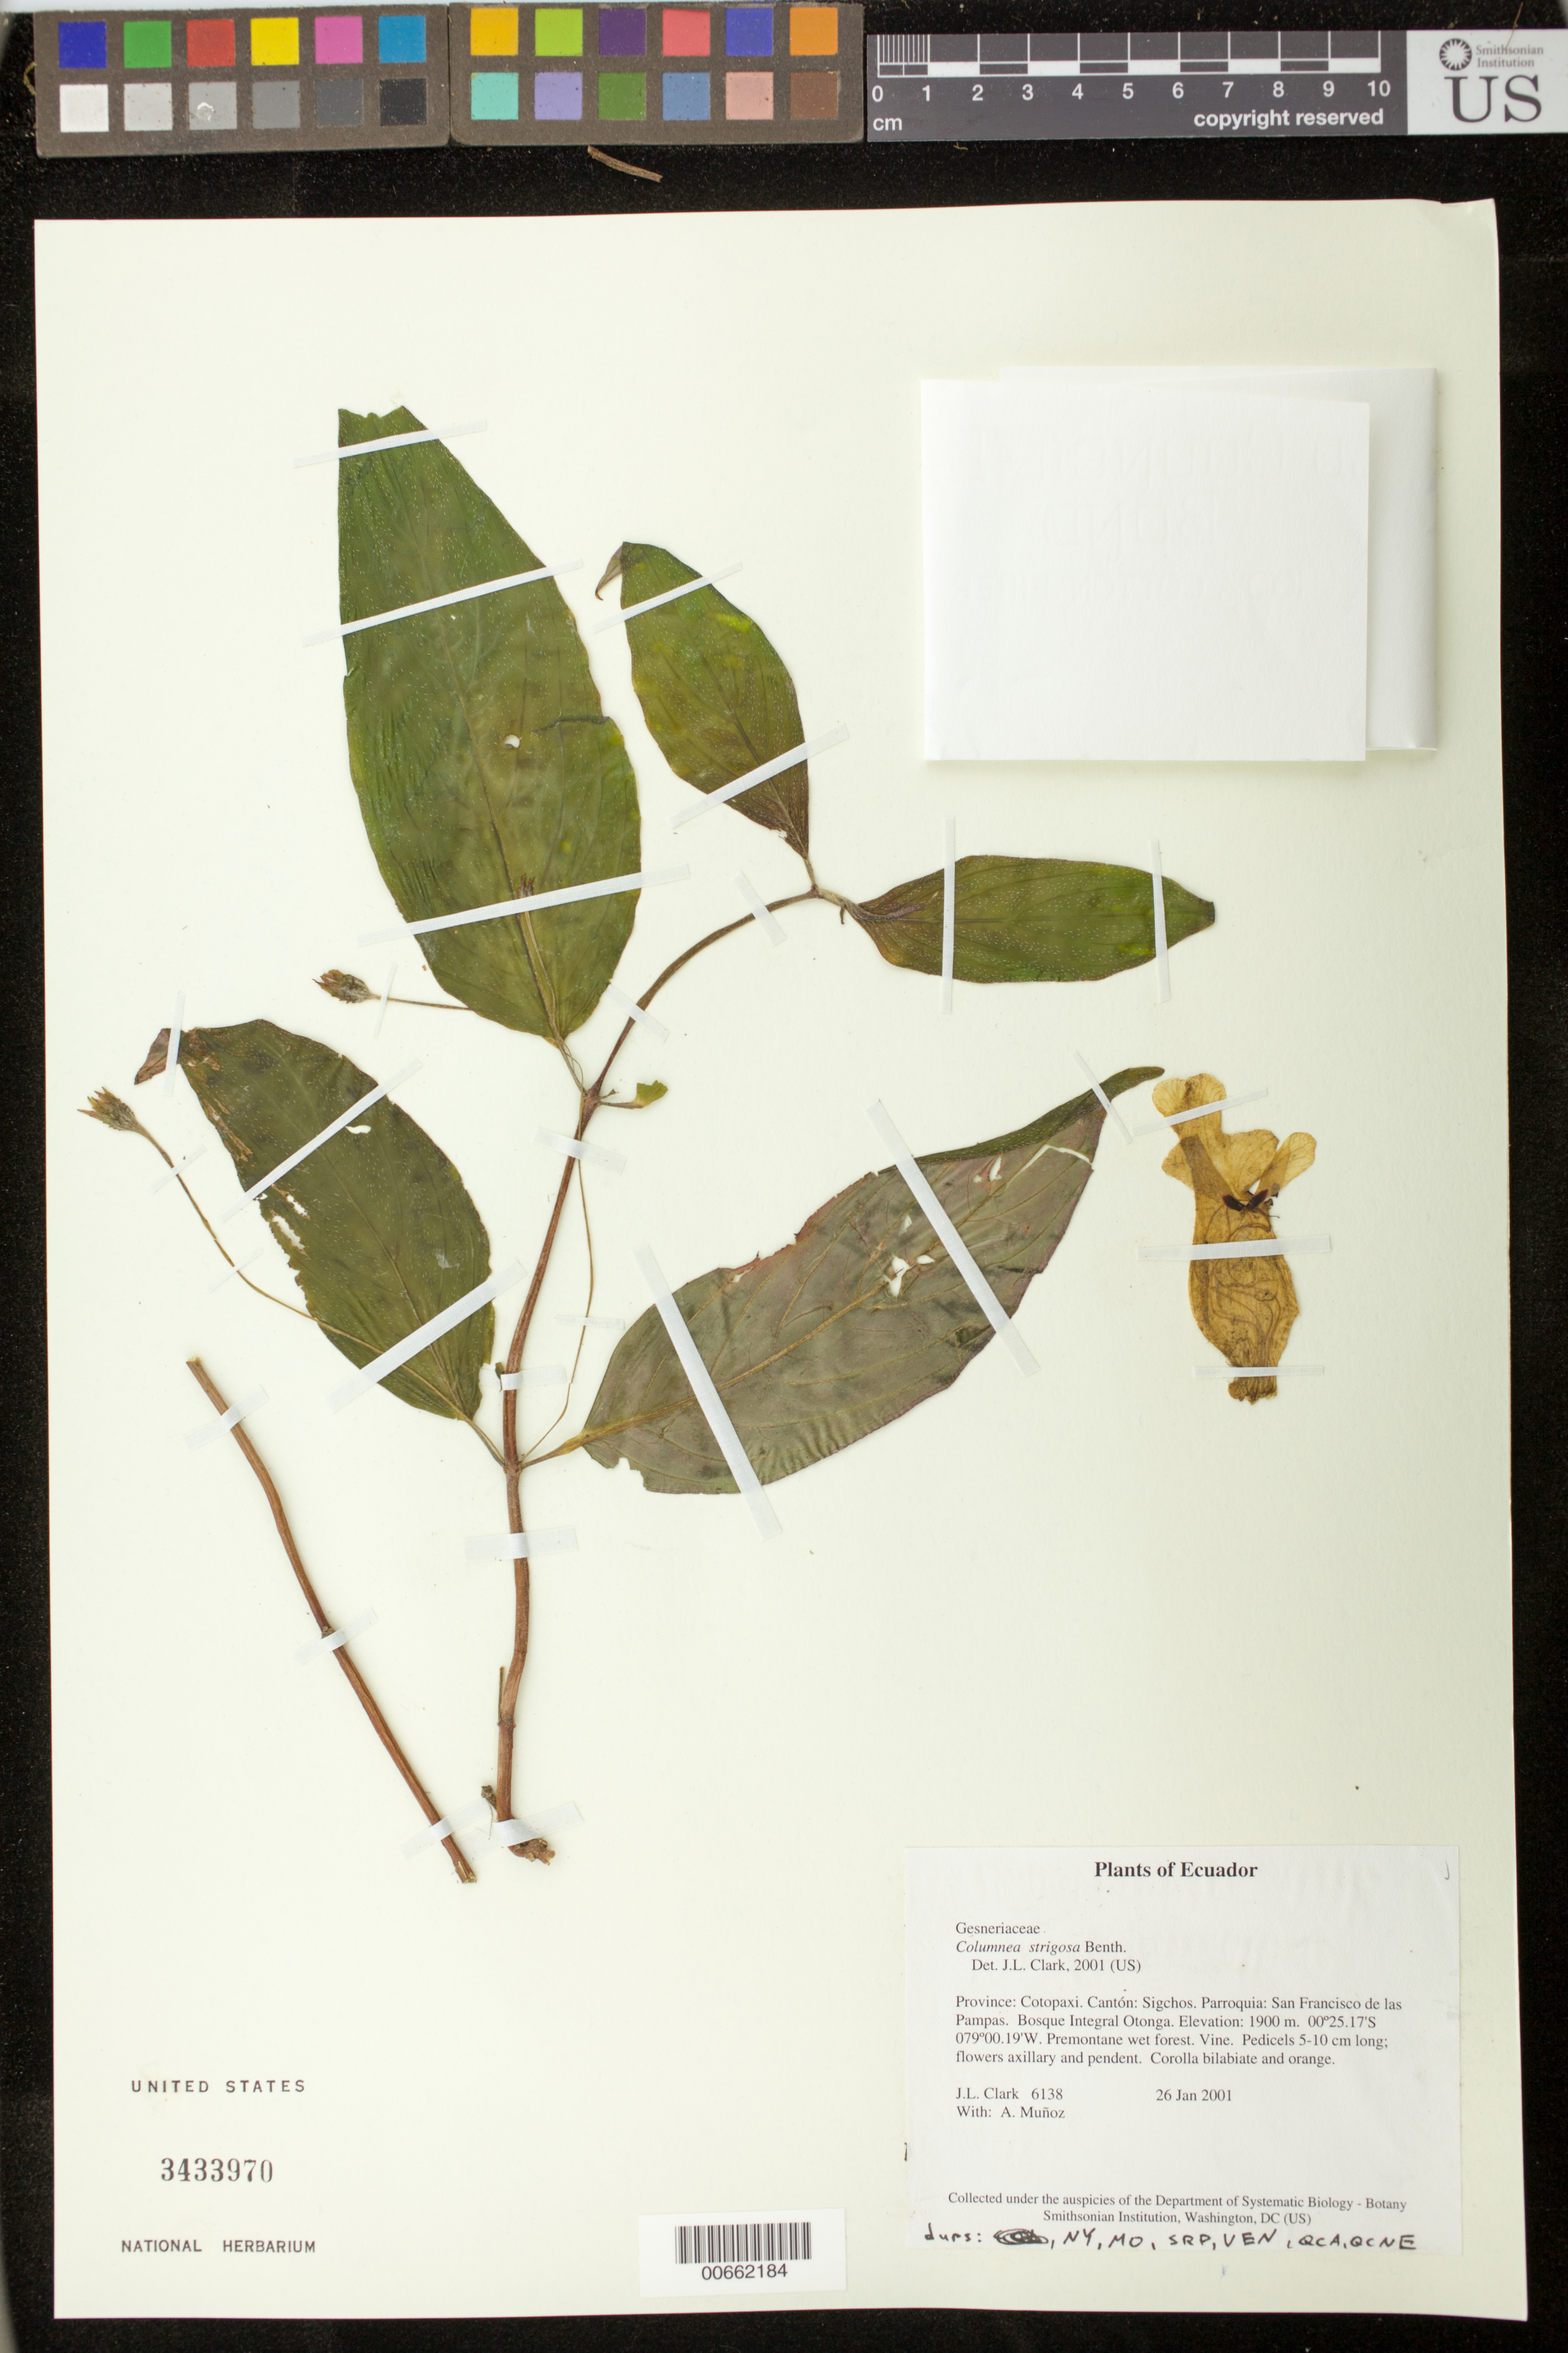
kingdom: Plantae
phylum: Tracheophyta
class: Magnoliopsida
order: Lamiales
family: Gesneriaceae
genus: Columnea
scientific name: Columnea strigosa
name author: Benth.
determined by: Clark, J. L., (SEL), The Marie Selby Botanical Garden (UNITED STATES)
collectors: J. L. Clark & A. Muñoz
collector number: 6138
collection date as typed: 26 Jan 2001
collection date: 2001-01-26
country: Ecuador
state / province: Cotopaxi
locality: Cantón: Sigchos. Parroquia: San Francisco de las Pampas. Bosque Integral Otonga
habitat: Premontane wet forest.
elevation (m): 1900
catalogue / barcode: US 3433970